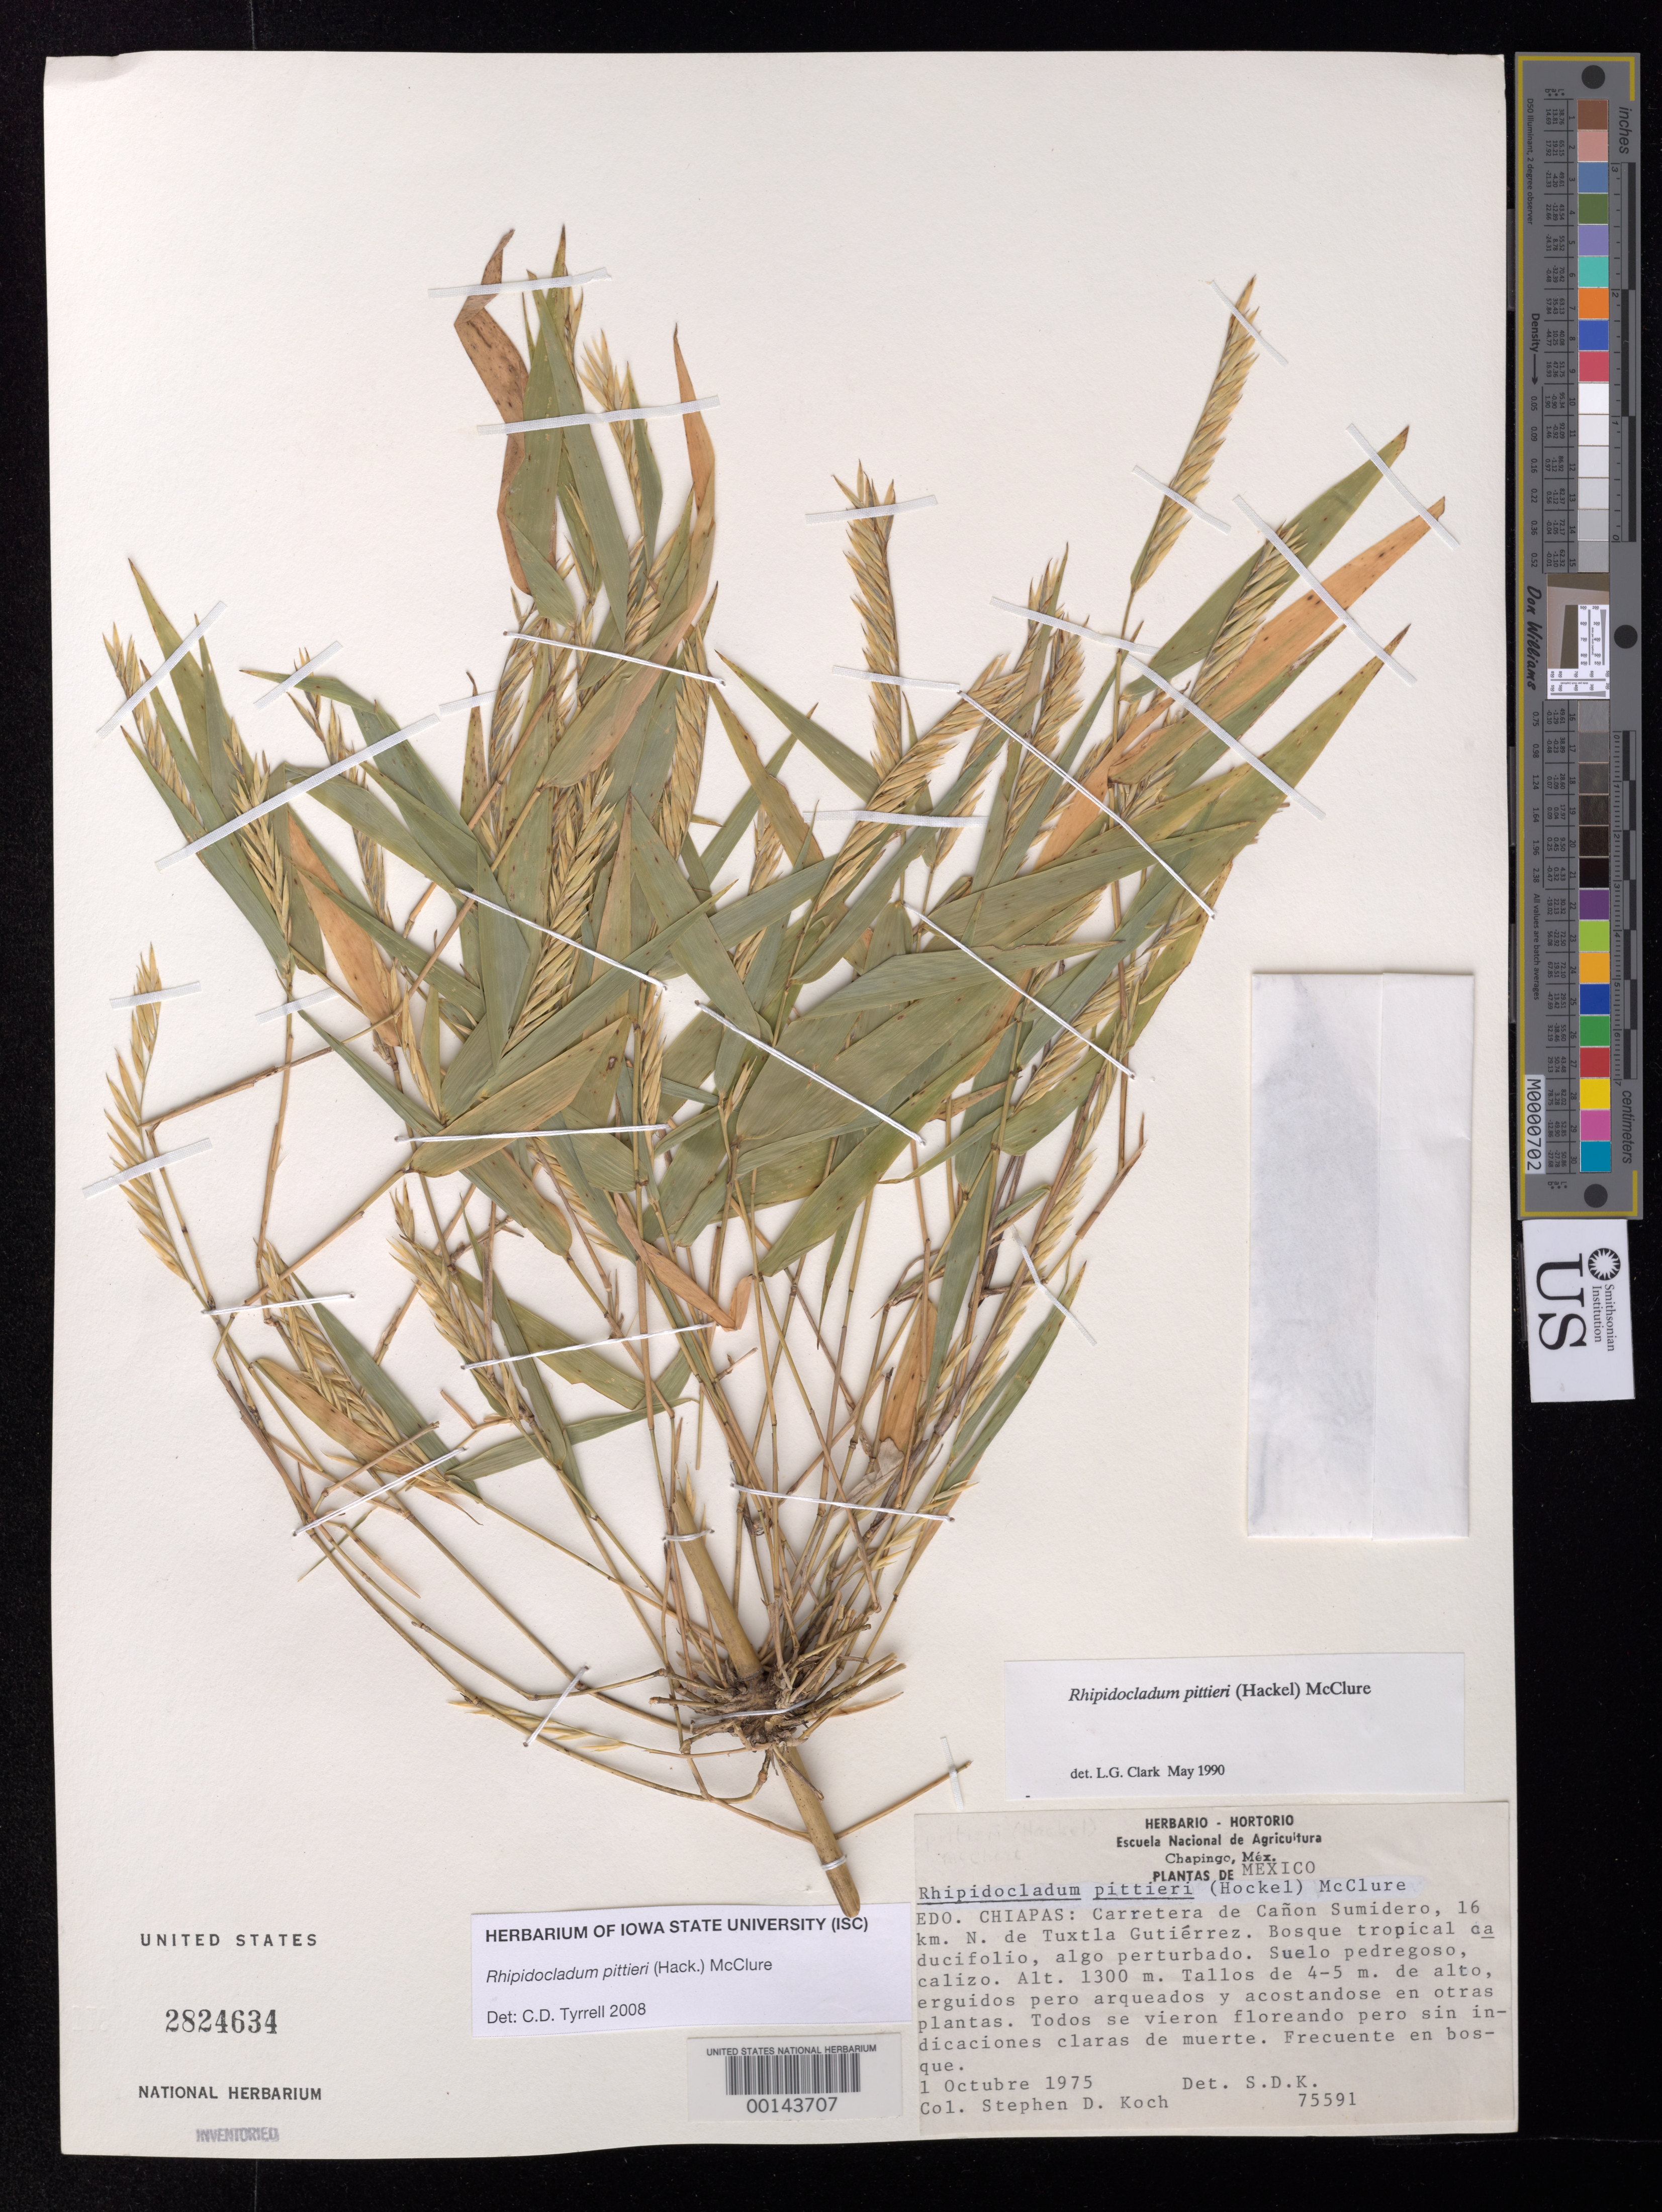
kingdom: Plantae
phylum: Tracheophyta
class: Liliopsida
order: Poales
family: Poaceae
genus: Rhipidocladum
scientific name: Rhipidocladum pittieri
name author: (J. Hack.) McClure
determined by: Tyrrell, C. D.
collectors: S. D. Koch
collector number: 75591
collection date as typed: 01 Oct 1975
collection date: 1975-10-01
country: Mexico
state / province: Chiapas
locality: Carretera de canon Sumidero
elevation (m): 1300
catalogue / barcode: US 2824634